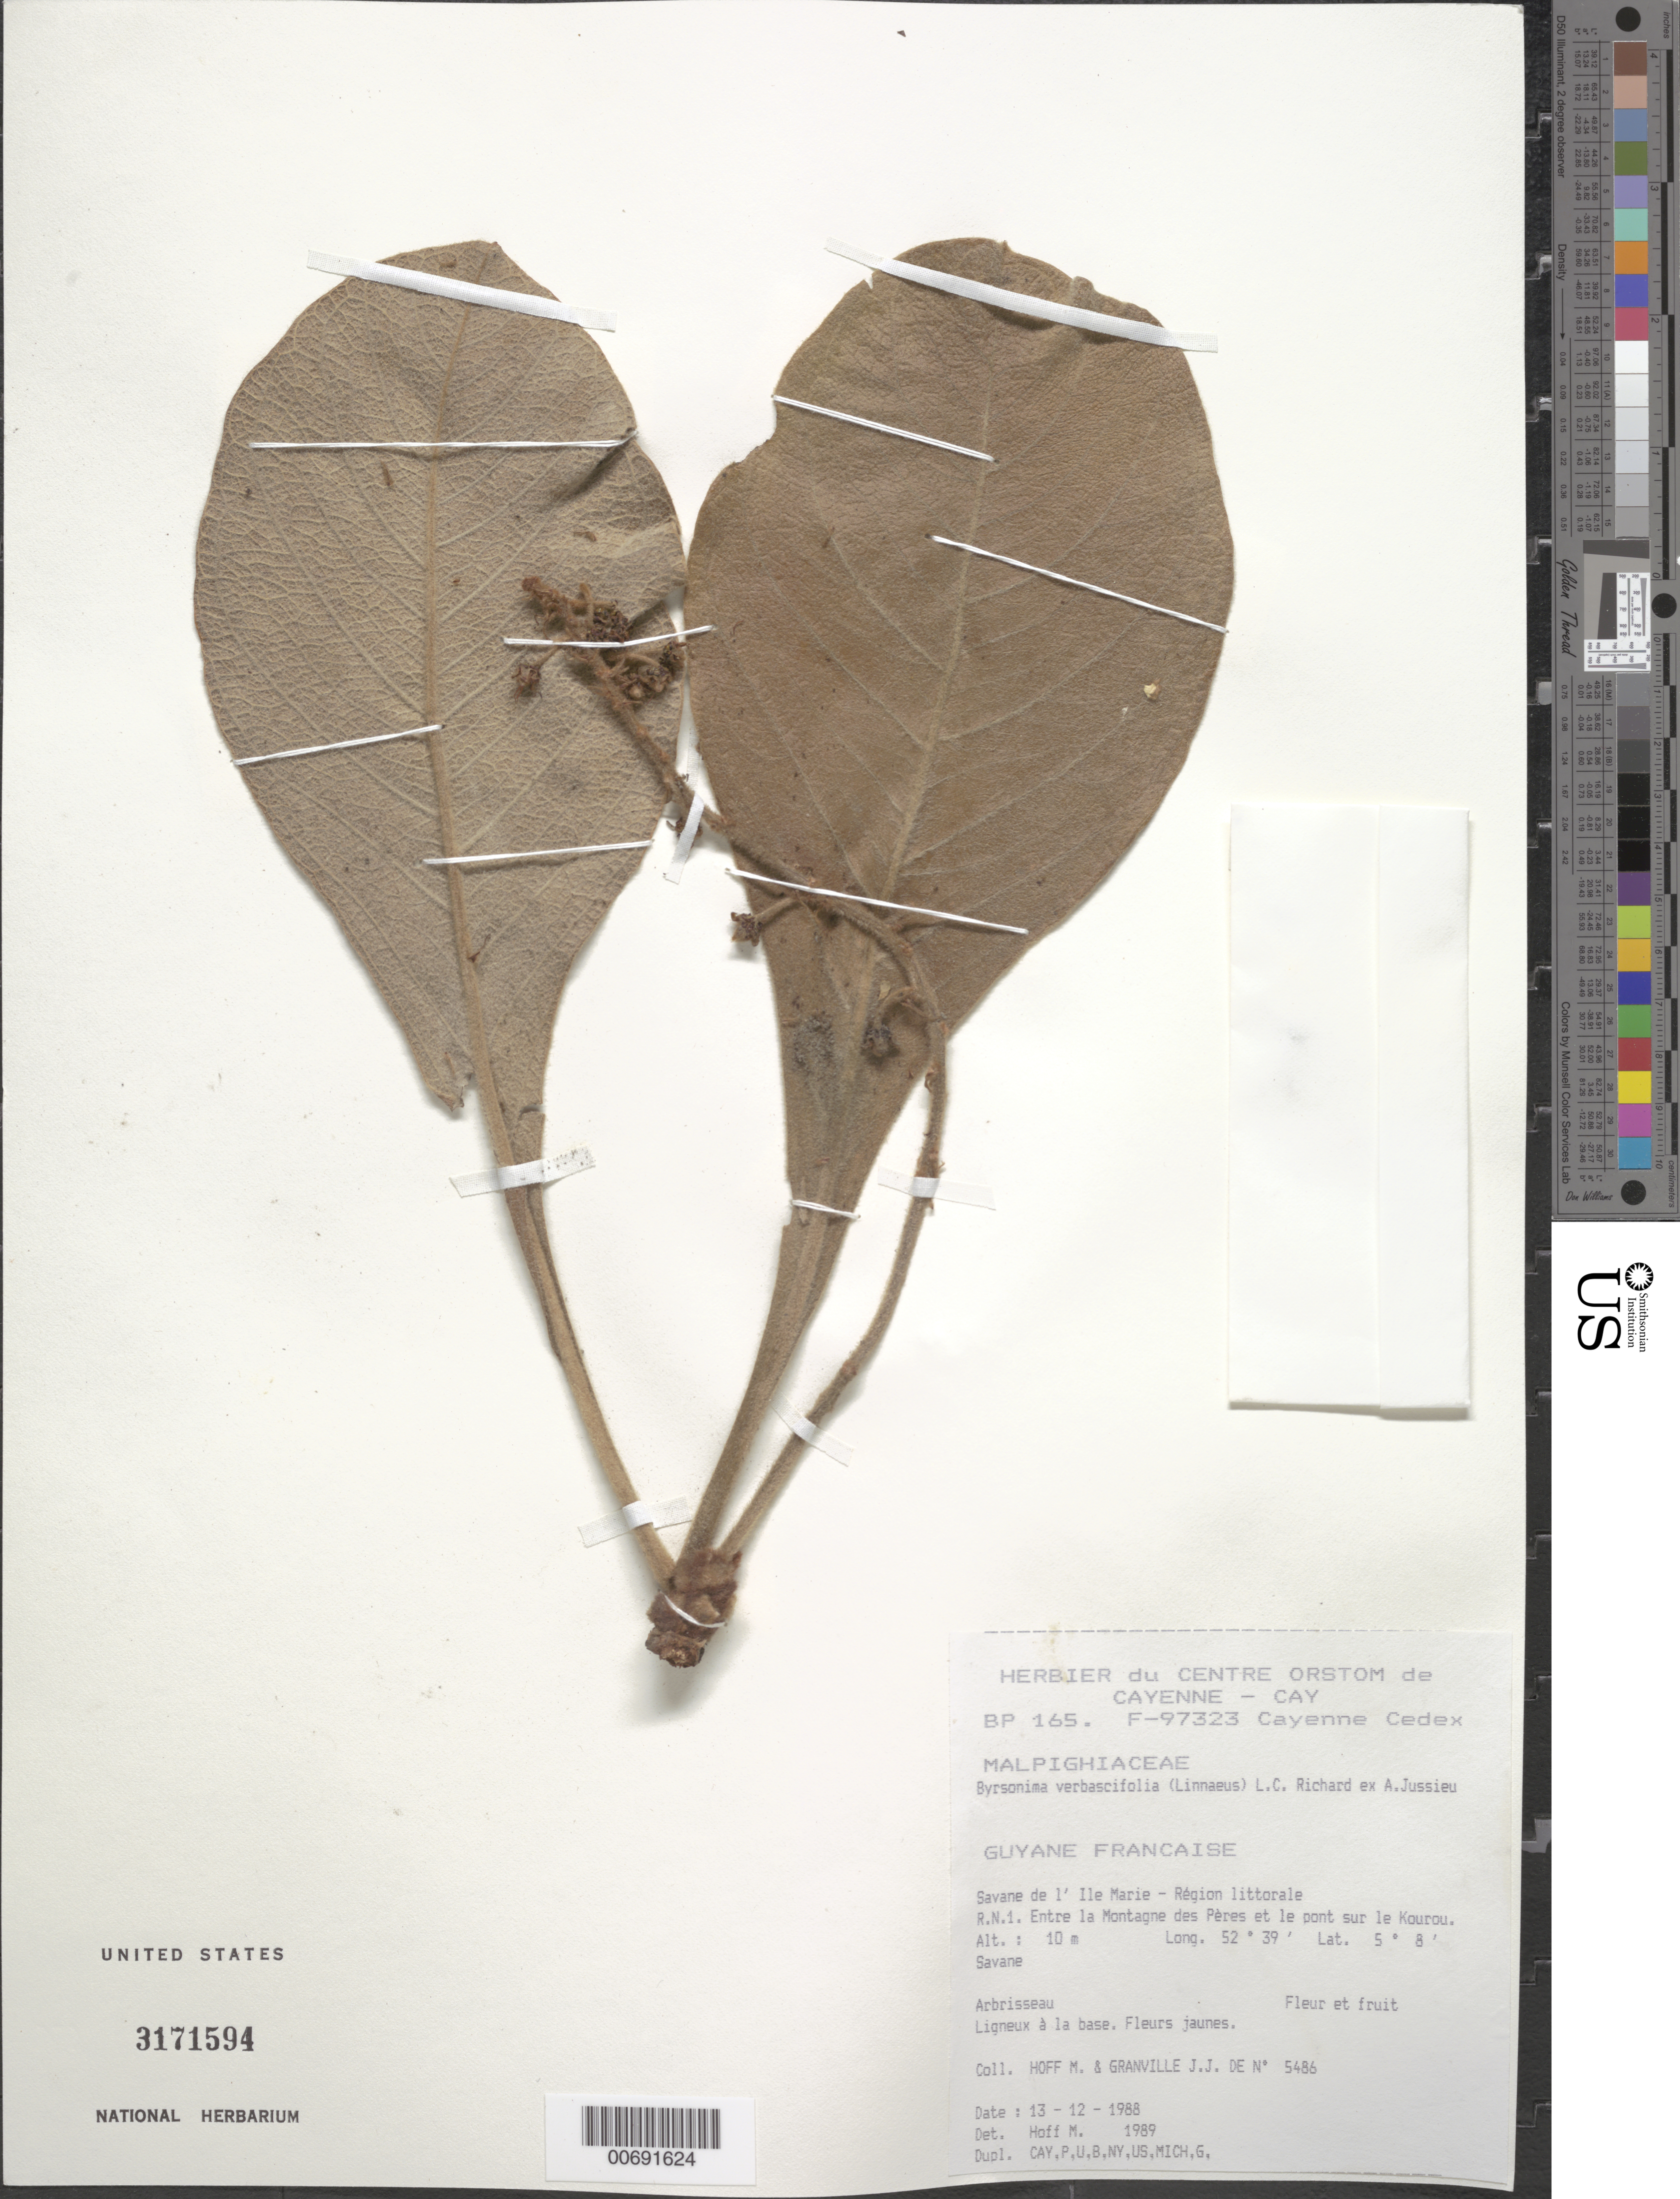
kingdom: Plantae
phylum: Tracheophyta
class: Magnoliopsida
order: Malpighiales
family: Malpighiaceae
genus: Byrsonima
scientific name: Byrsonima verbascifolia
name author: (L.) DC.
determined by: Hoff, M.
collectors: M. Hoff & J.-J. de Granville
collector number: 5486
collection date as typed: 13-Dec-88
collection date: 1988-12-13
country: French Guiana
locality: Savane de l'Ile Marie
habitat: Littoral region, savanna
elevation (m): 10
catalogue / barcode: US 3171594